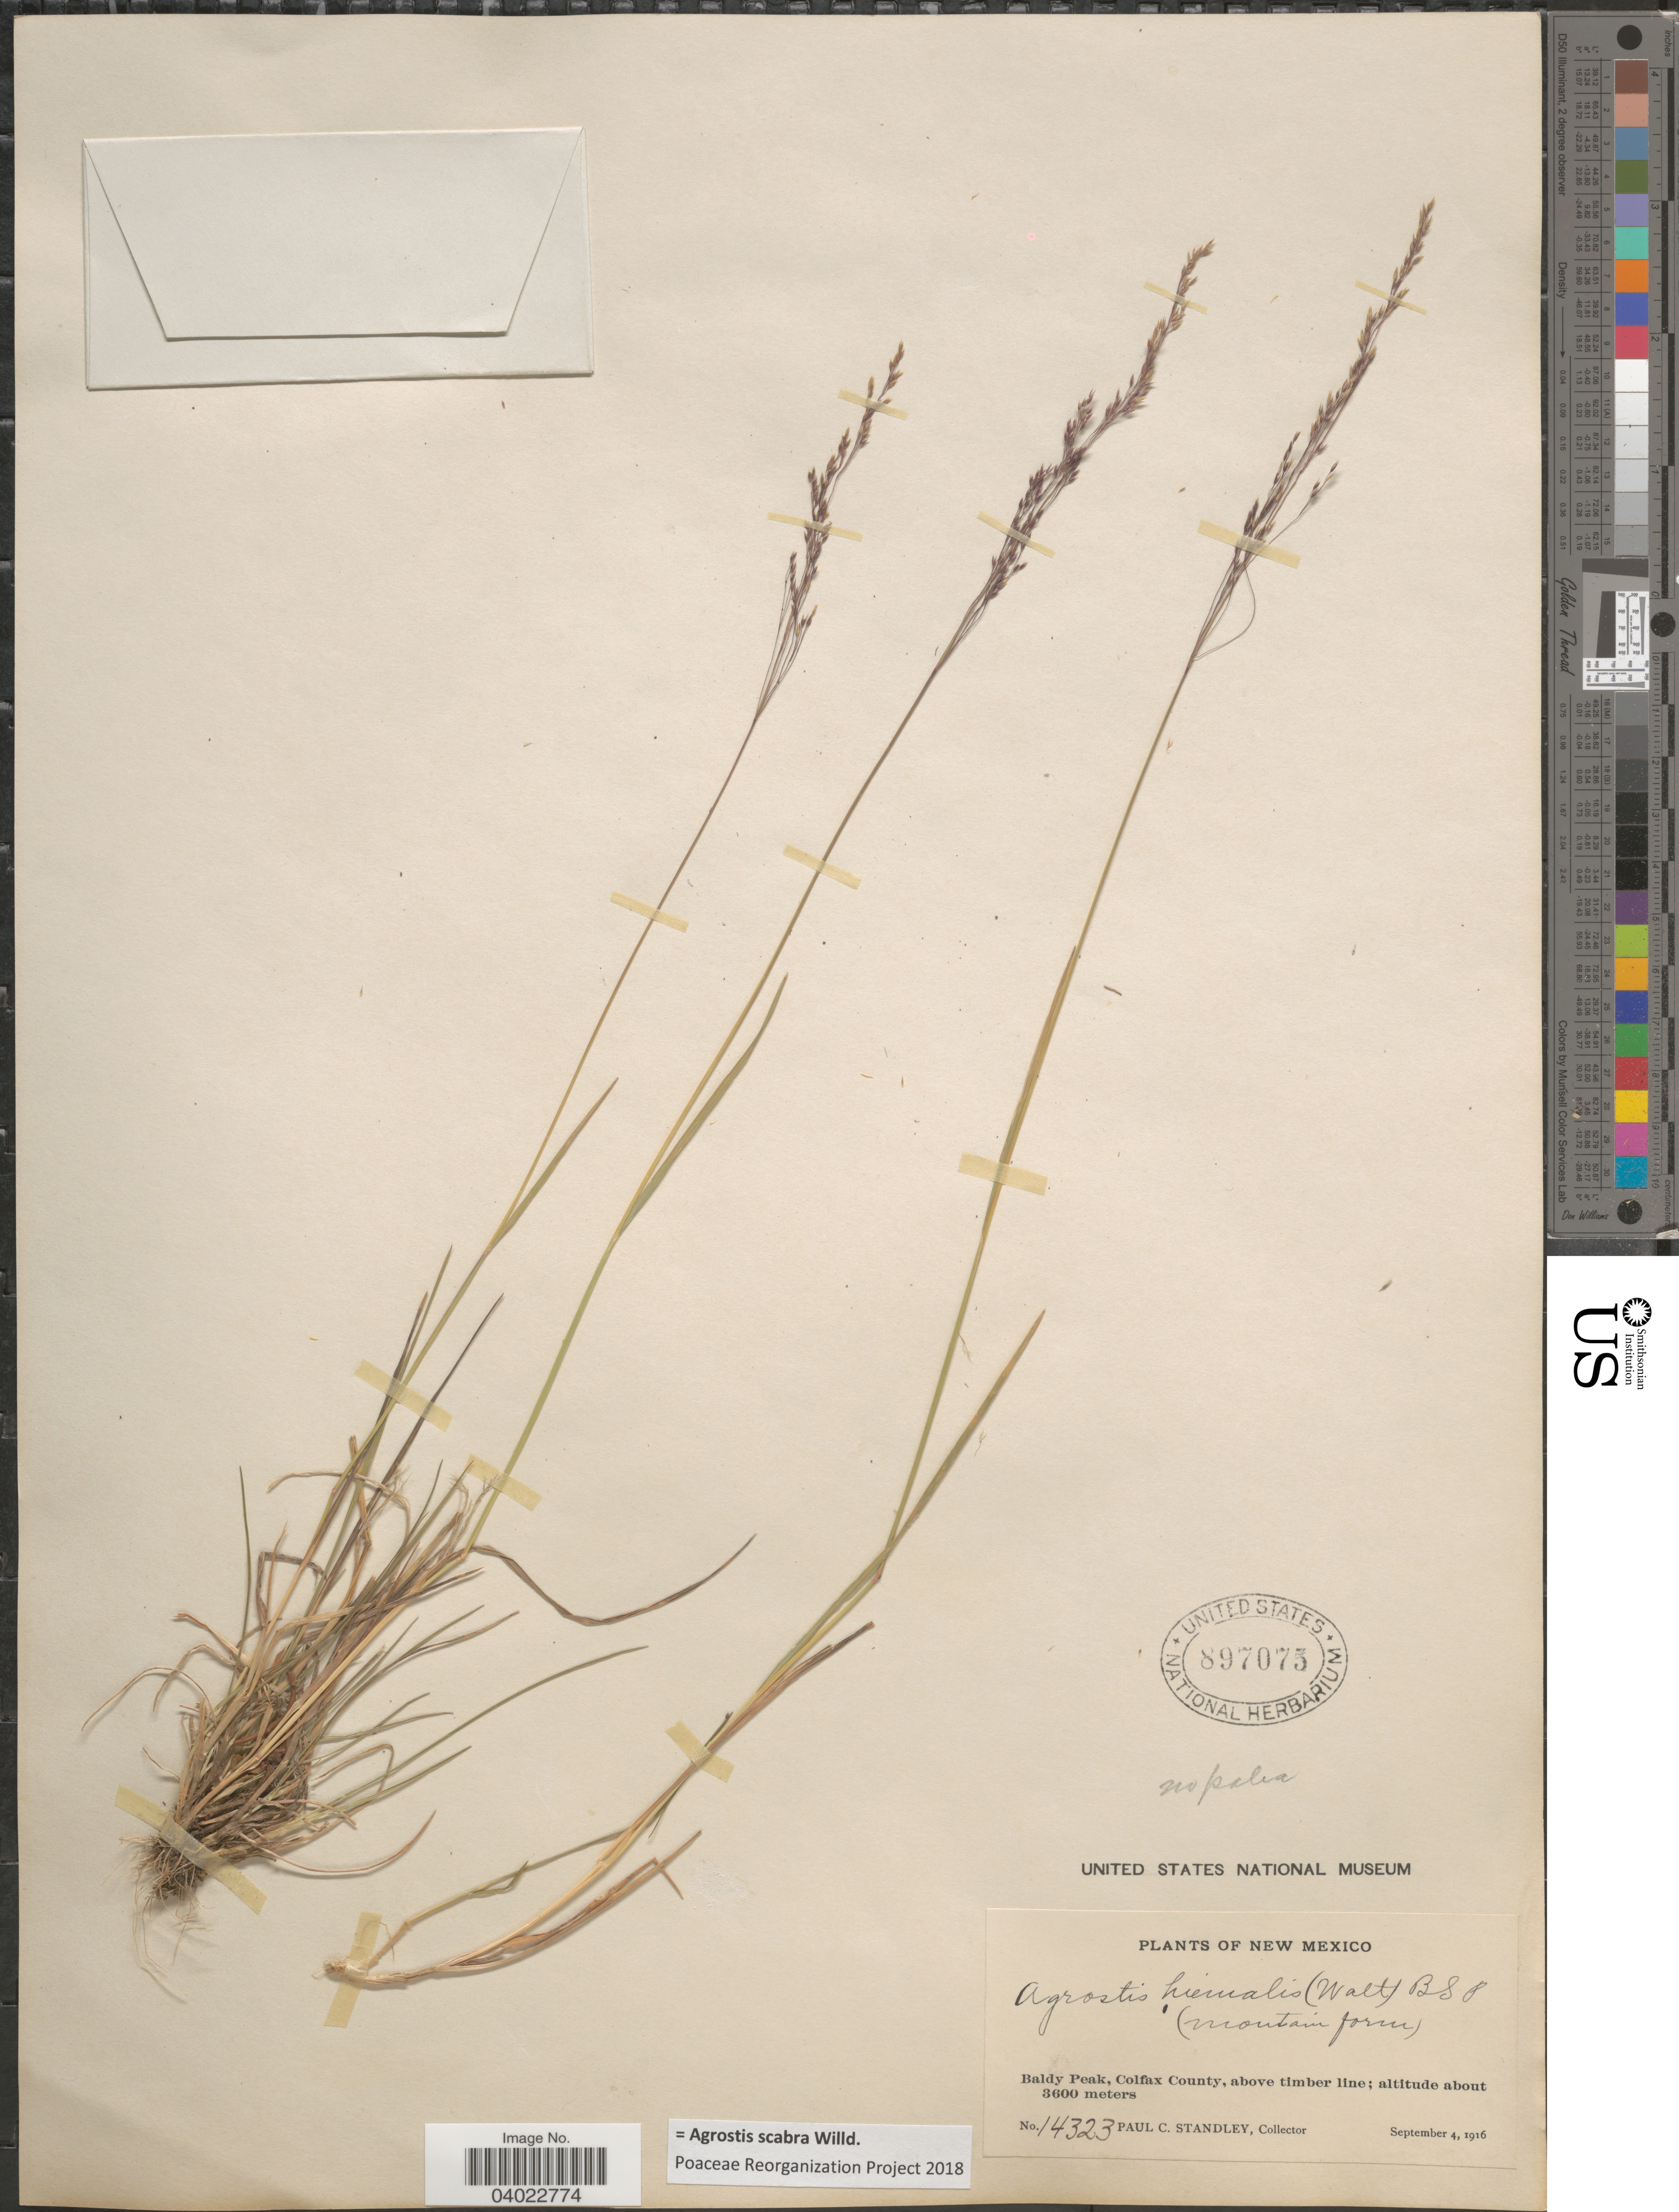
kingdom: Plantae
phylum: Tracheophyta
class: Liliopsida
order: Poales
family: Poaceae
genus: Agrostis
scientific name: Agrostis scabra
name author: Willd.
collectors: P. C. Standley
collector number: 14323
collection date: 1916-09-04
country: United States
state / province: New Mexico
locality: Baldy Peak, Colfax County, above timber line.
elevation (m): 3600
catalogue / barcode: US 897075